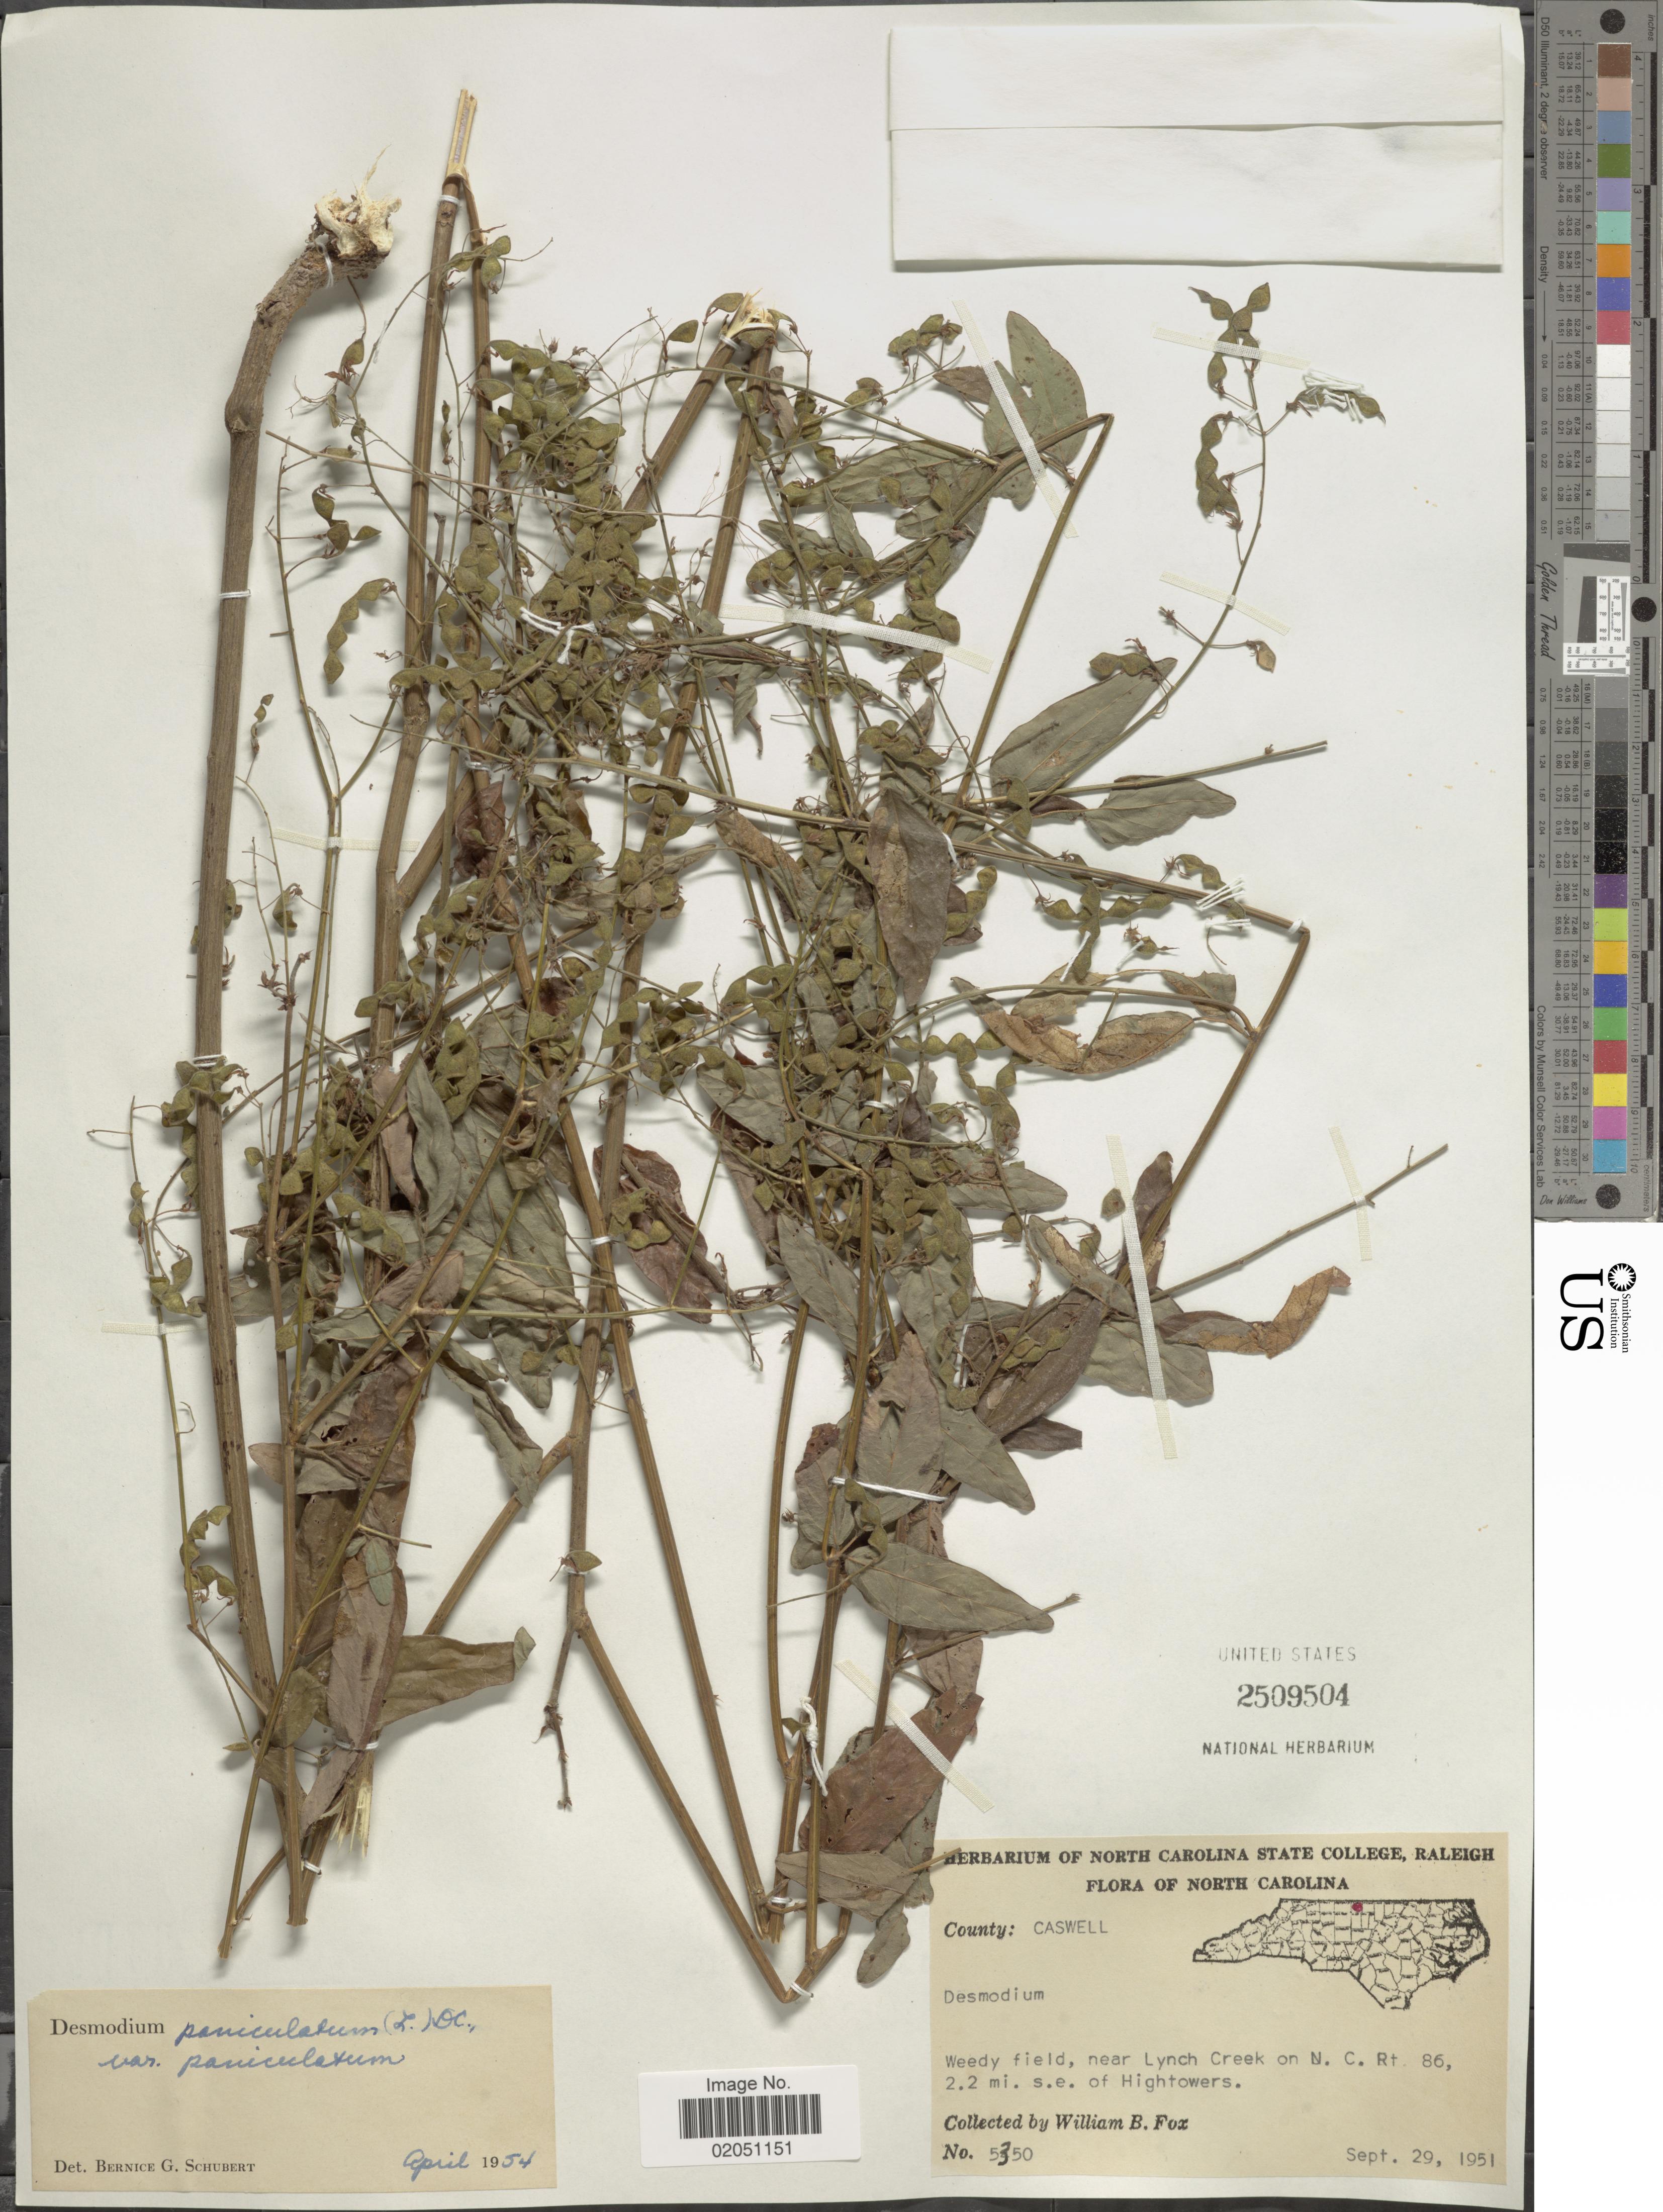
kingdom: Plantae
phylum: Tracheophyta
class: Magnoliopsida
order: Fabales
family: Fabaceae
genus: Desmodium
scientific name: Desmodium paniculatum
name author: (L.) DC.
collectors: W. B. Fox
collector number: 5350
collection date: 1951-09-29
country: United States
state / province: North Carolina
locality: County: Caswell, Weedy field, near Lynch Creek on N.C. Rt 86, 2.2 mi s.e. of Hightowers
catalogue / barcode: US 2509504